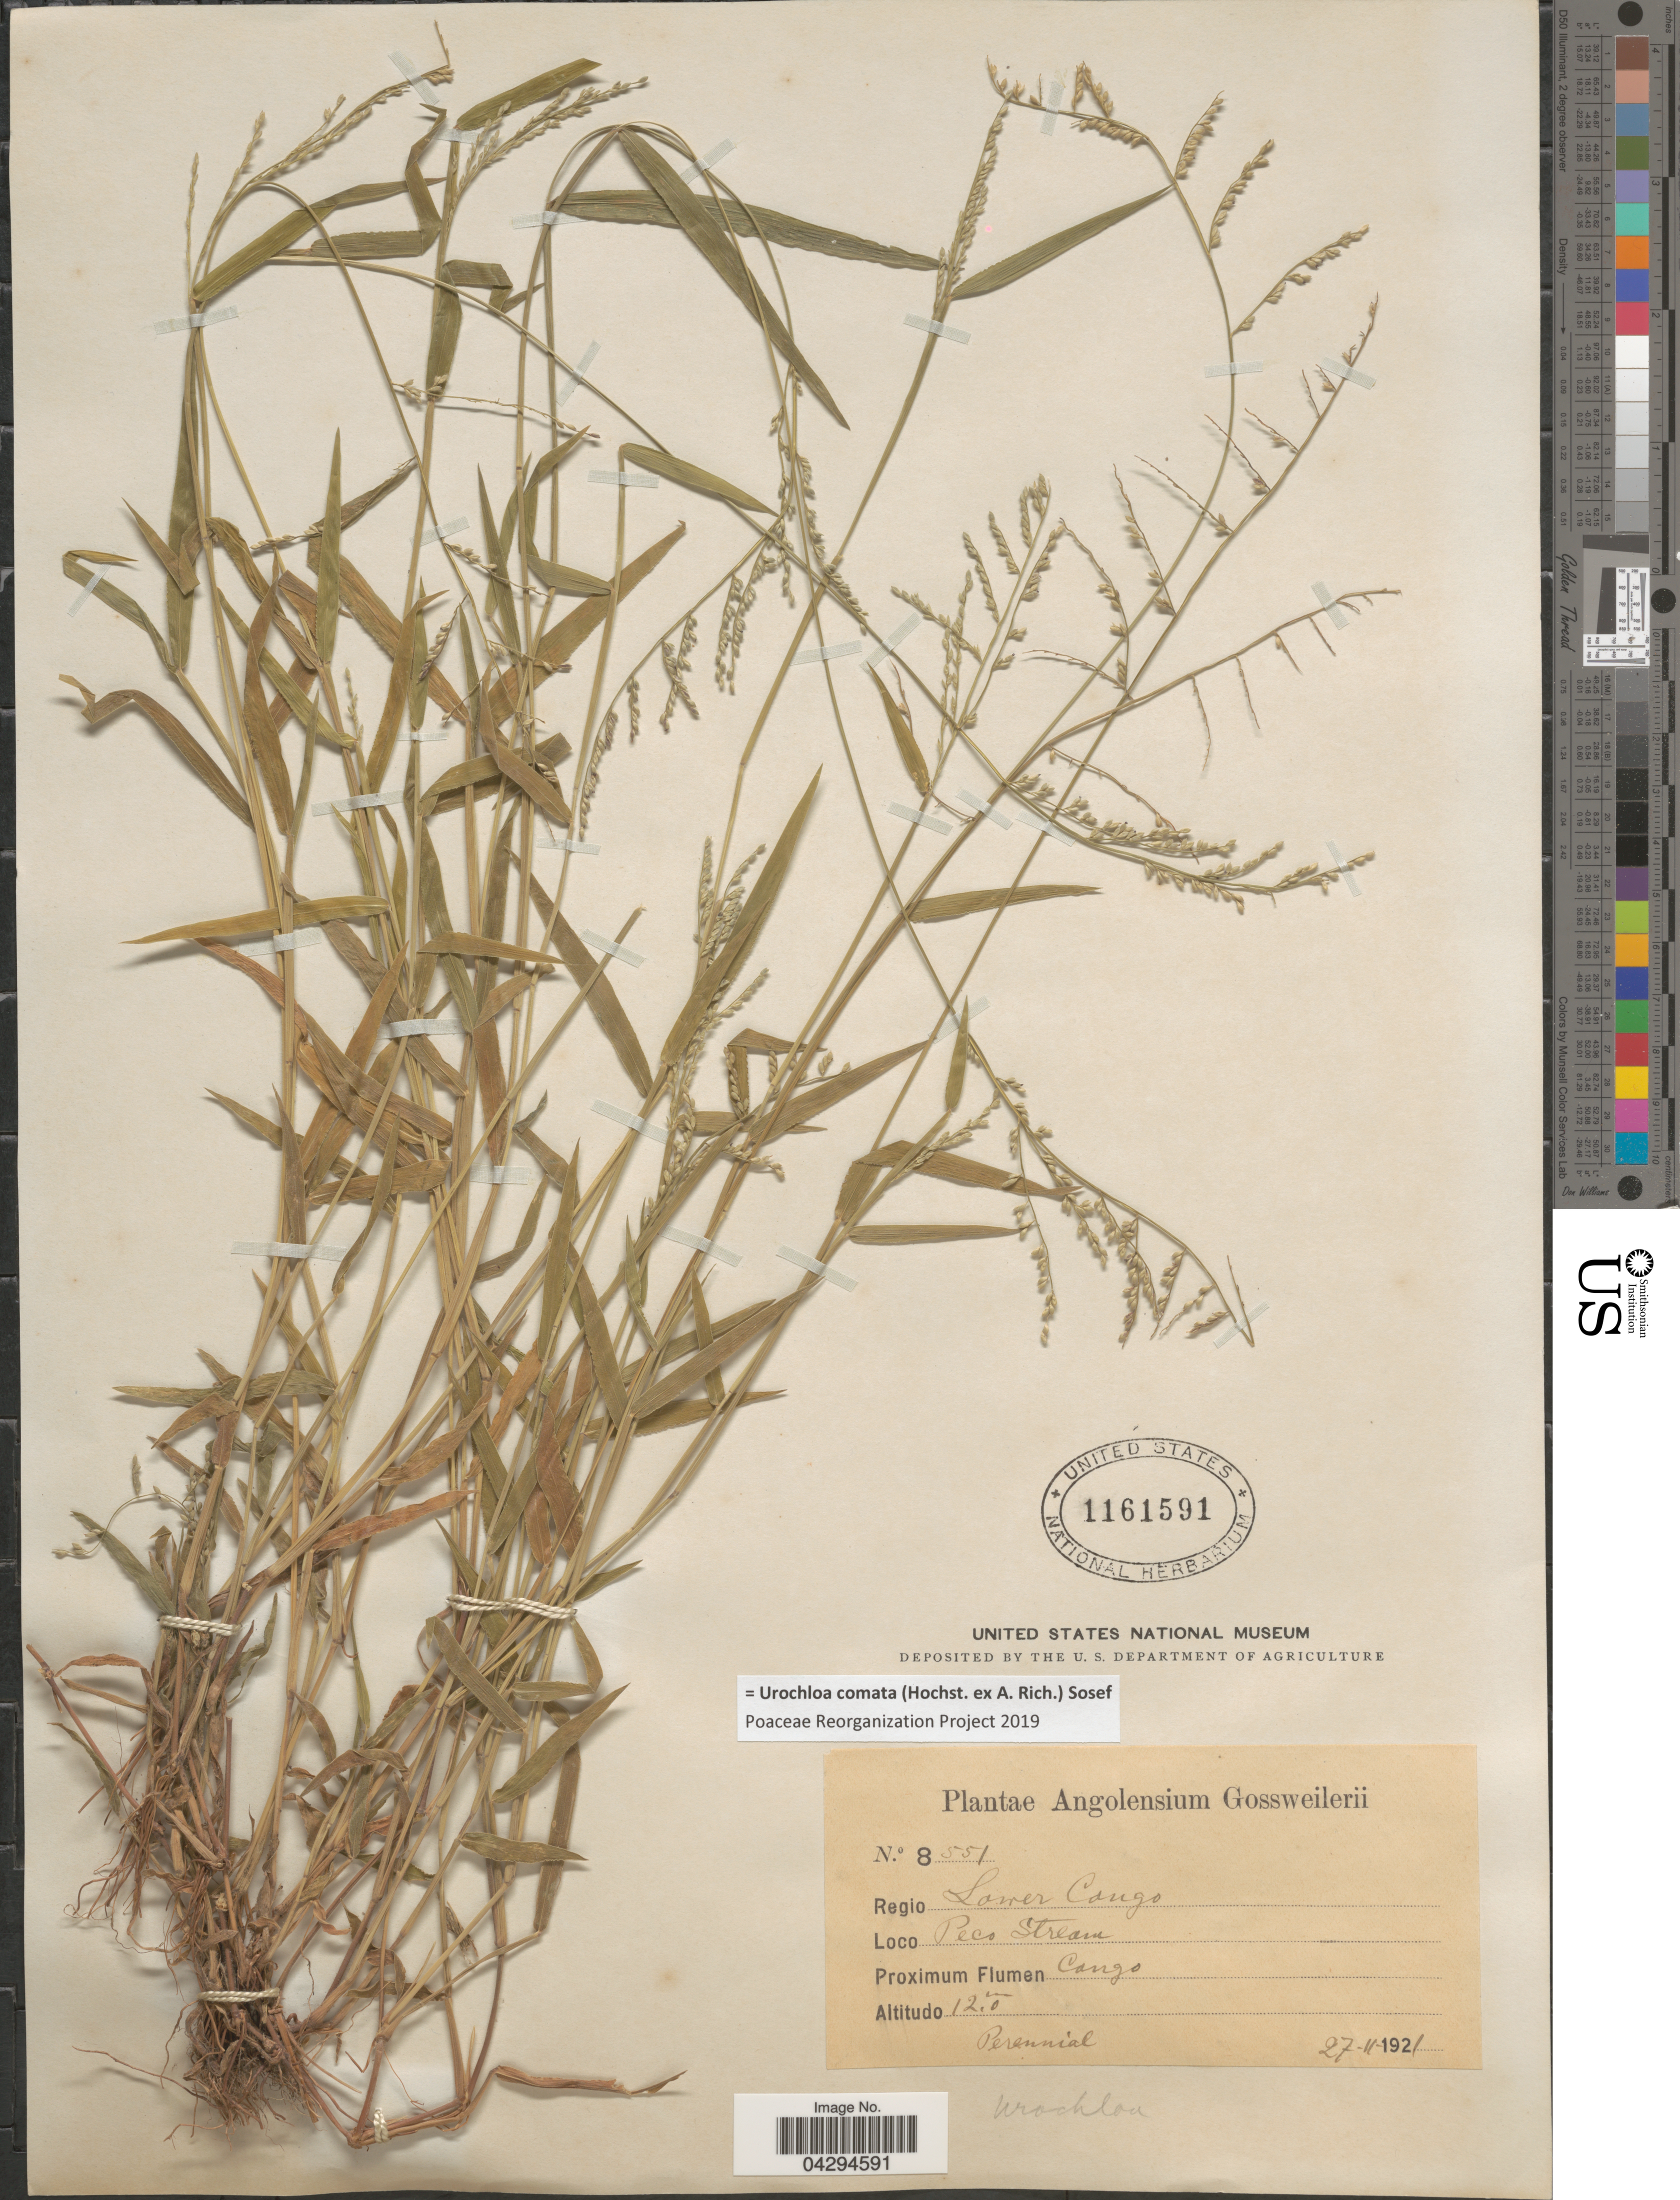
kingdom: Plantae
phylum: Tracheophyta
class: Liliopsida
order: Poales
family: Poaceae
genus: Urochloa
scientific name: Urochloa comata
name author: (Hochst. ex A. Rich.) Sosef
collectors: -. Gossweiler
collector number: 8551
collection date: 1921-02-27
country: Angola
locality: Regio Lower Congo. Peco Stream. Proximum Flumen Congo.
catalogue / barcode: US 1161591